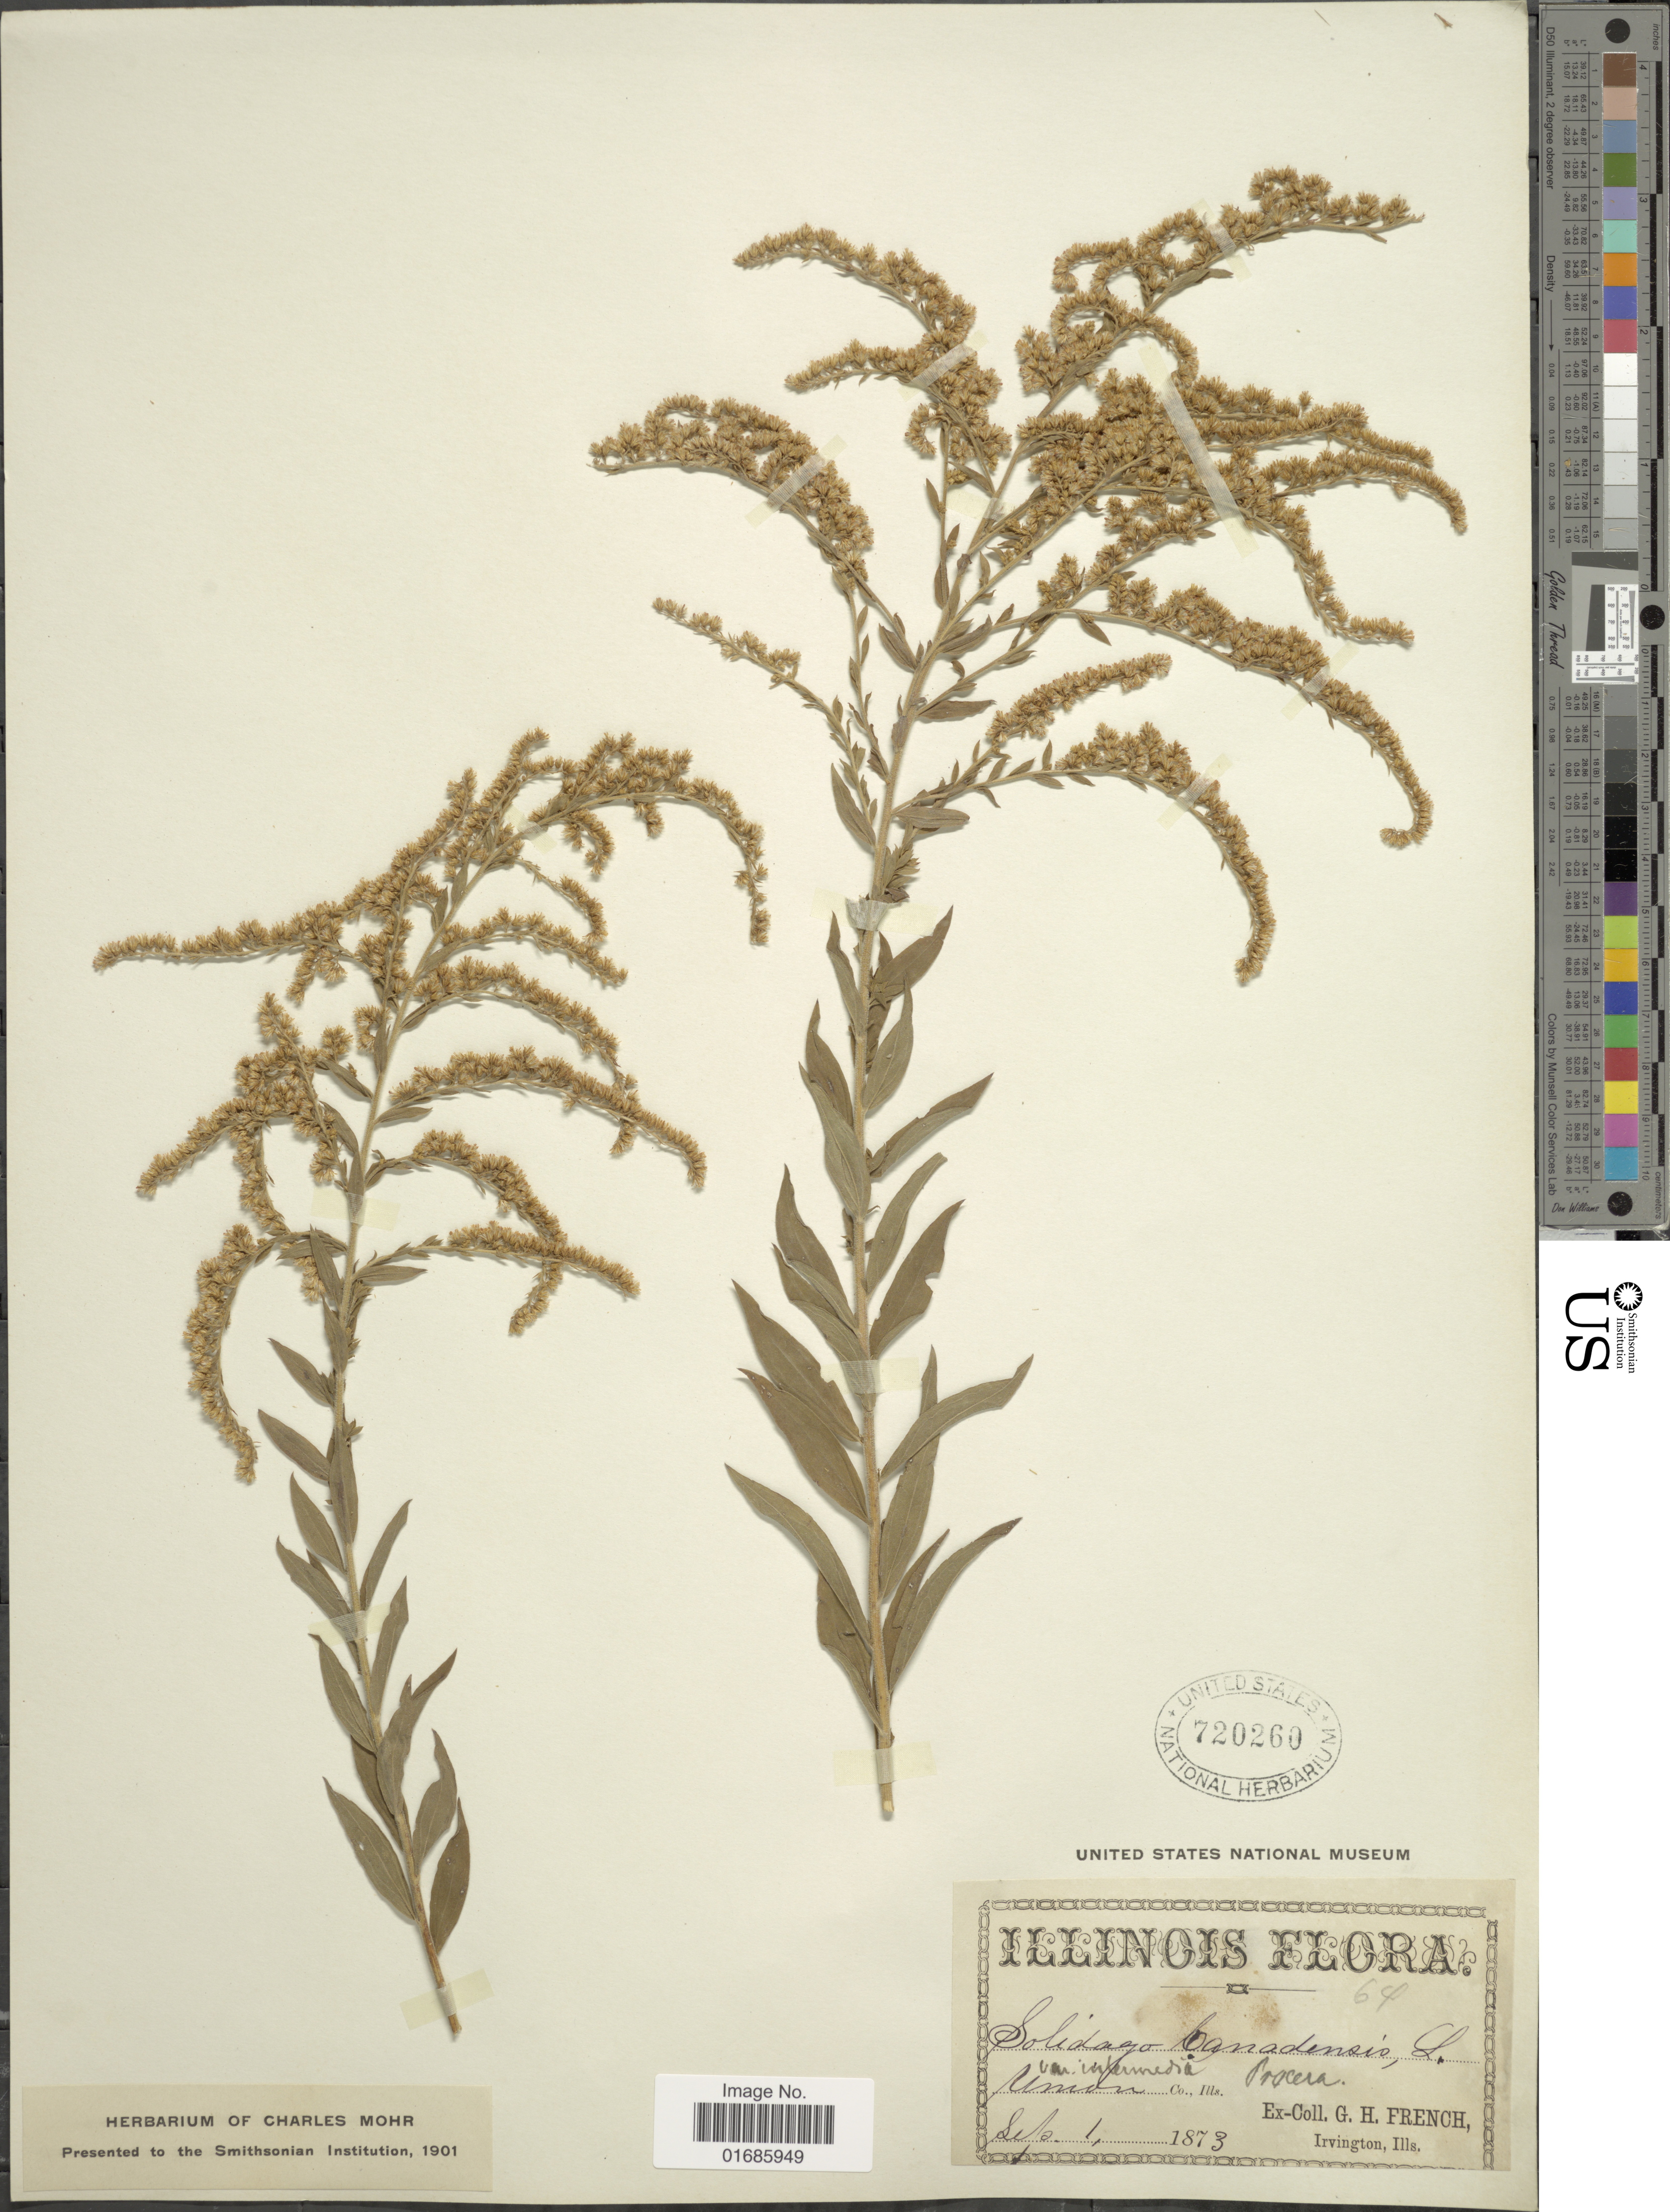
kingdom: Plantae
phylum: Tracheophyta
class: Magnoliopsida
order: Asterales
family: Asteraceae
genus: Solidago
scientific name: Solidago canadensis var. scabra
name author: (Muhl. ex Willd.) Torr. & A. Gray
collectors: G. H. French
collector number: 64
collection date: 1873-09-01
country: United States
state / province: Illinois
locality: Union Co.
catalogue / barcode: US 720260